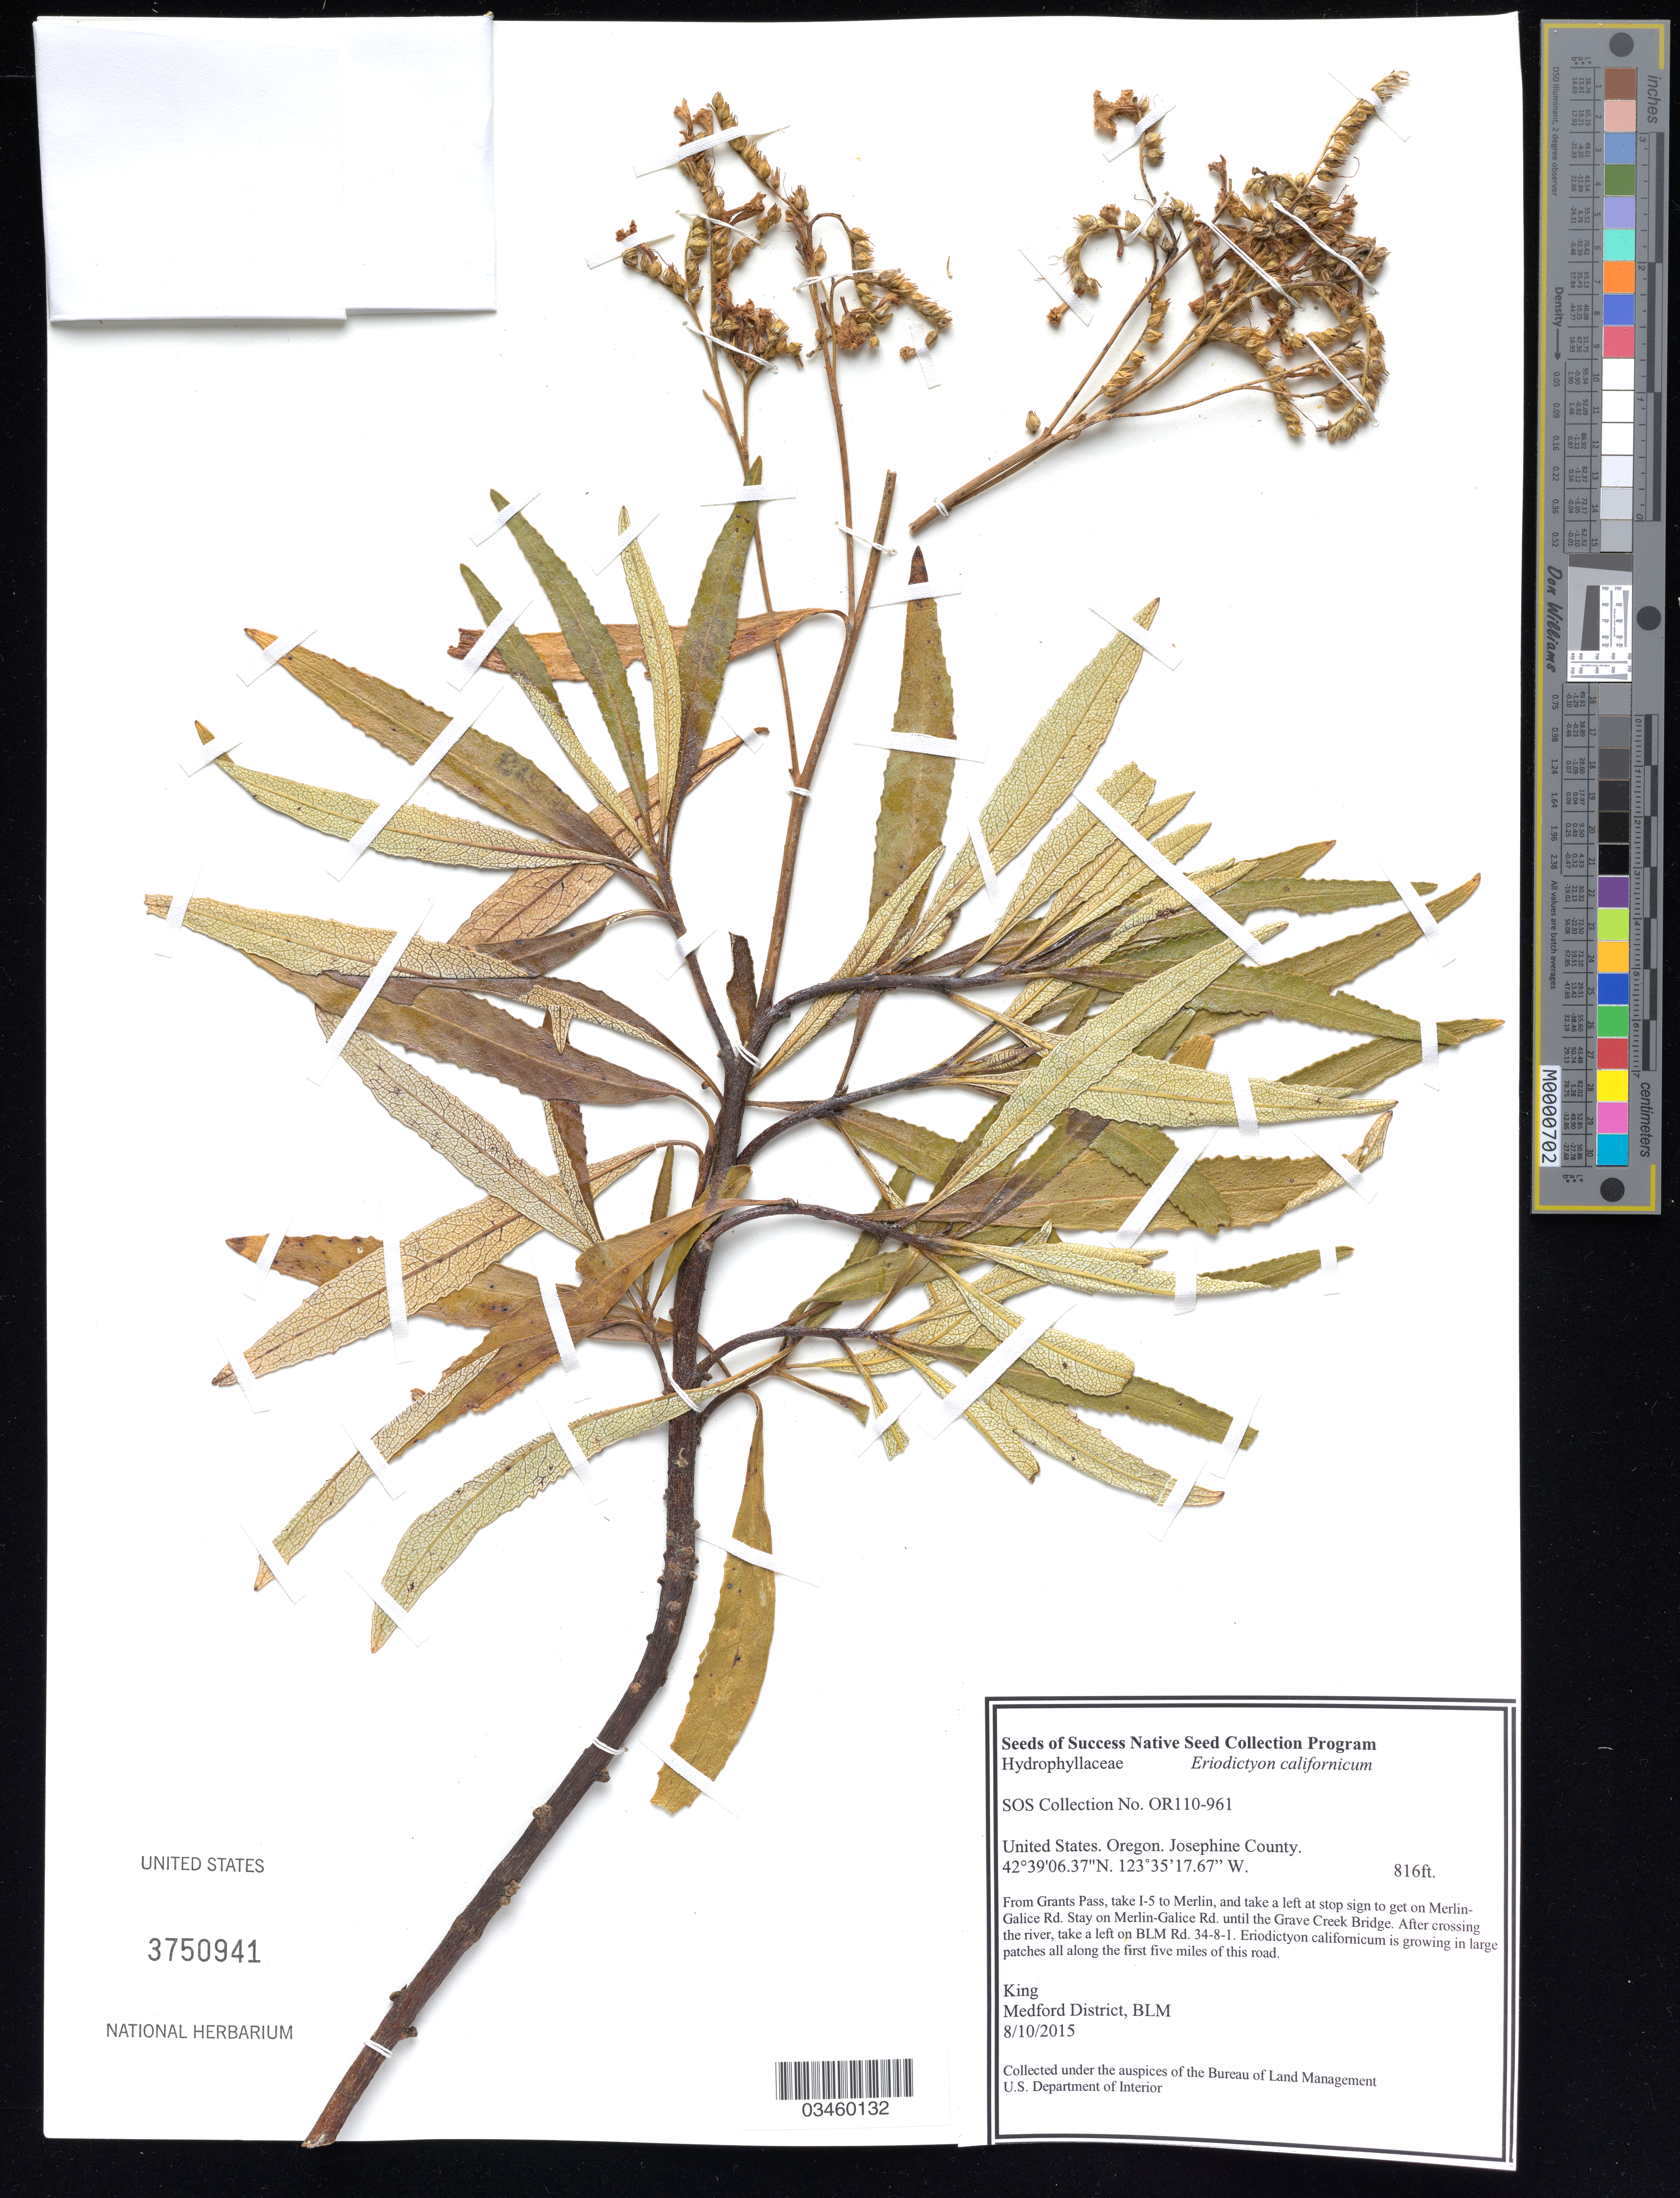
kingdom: Plantae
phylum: Tracheophyta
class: Magnoliopsida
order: Boraginales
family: Namaceae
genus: Eriodictyon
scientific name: Eriodictyon californicum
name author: (Hook. & Arn.) Torr.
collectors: King, --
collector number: OR110-961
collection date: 2015-08-10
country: United States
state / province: Oregon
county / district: Josephine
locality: Grave Creek Bridge/ Wild & Scenic Rogue River, Rd 34-8-1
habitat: Open rocky outcrops in Rogue River canyon - mixed forest - oak/Doug-fir/madrone/pine/poisonoak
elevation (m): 249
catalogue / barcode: US 3750941